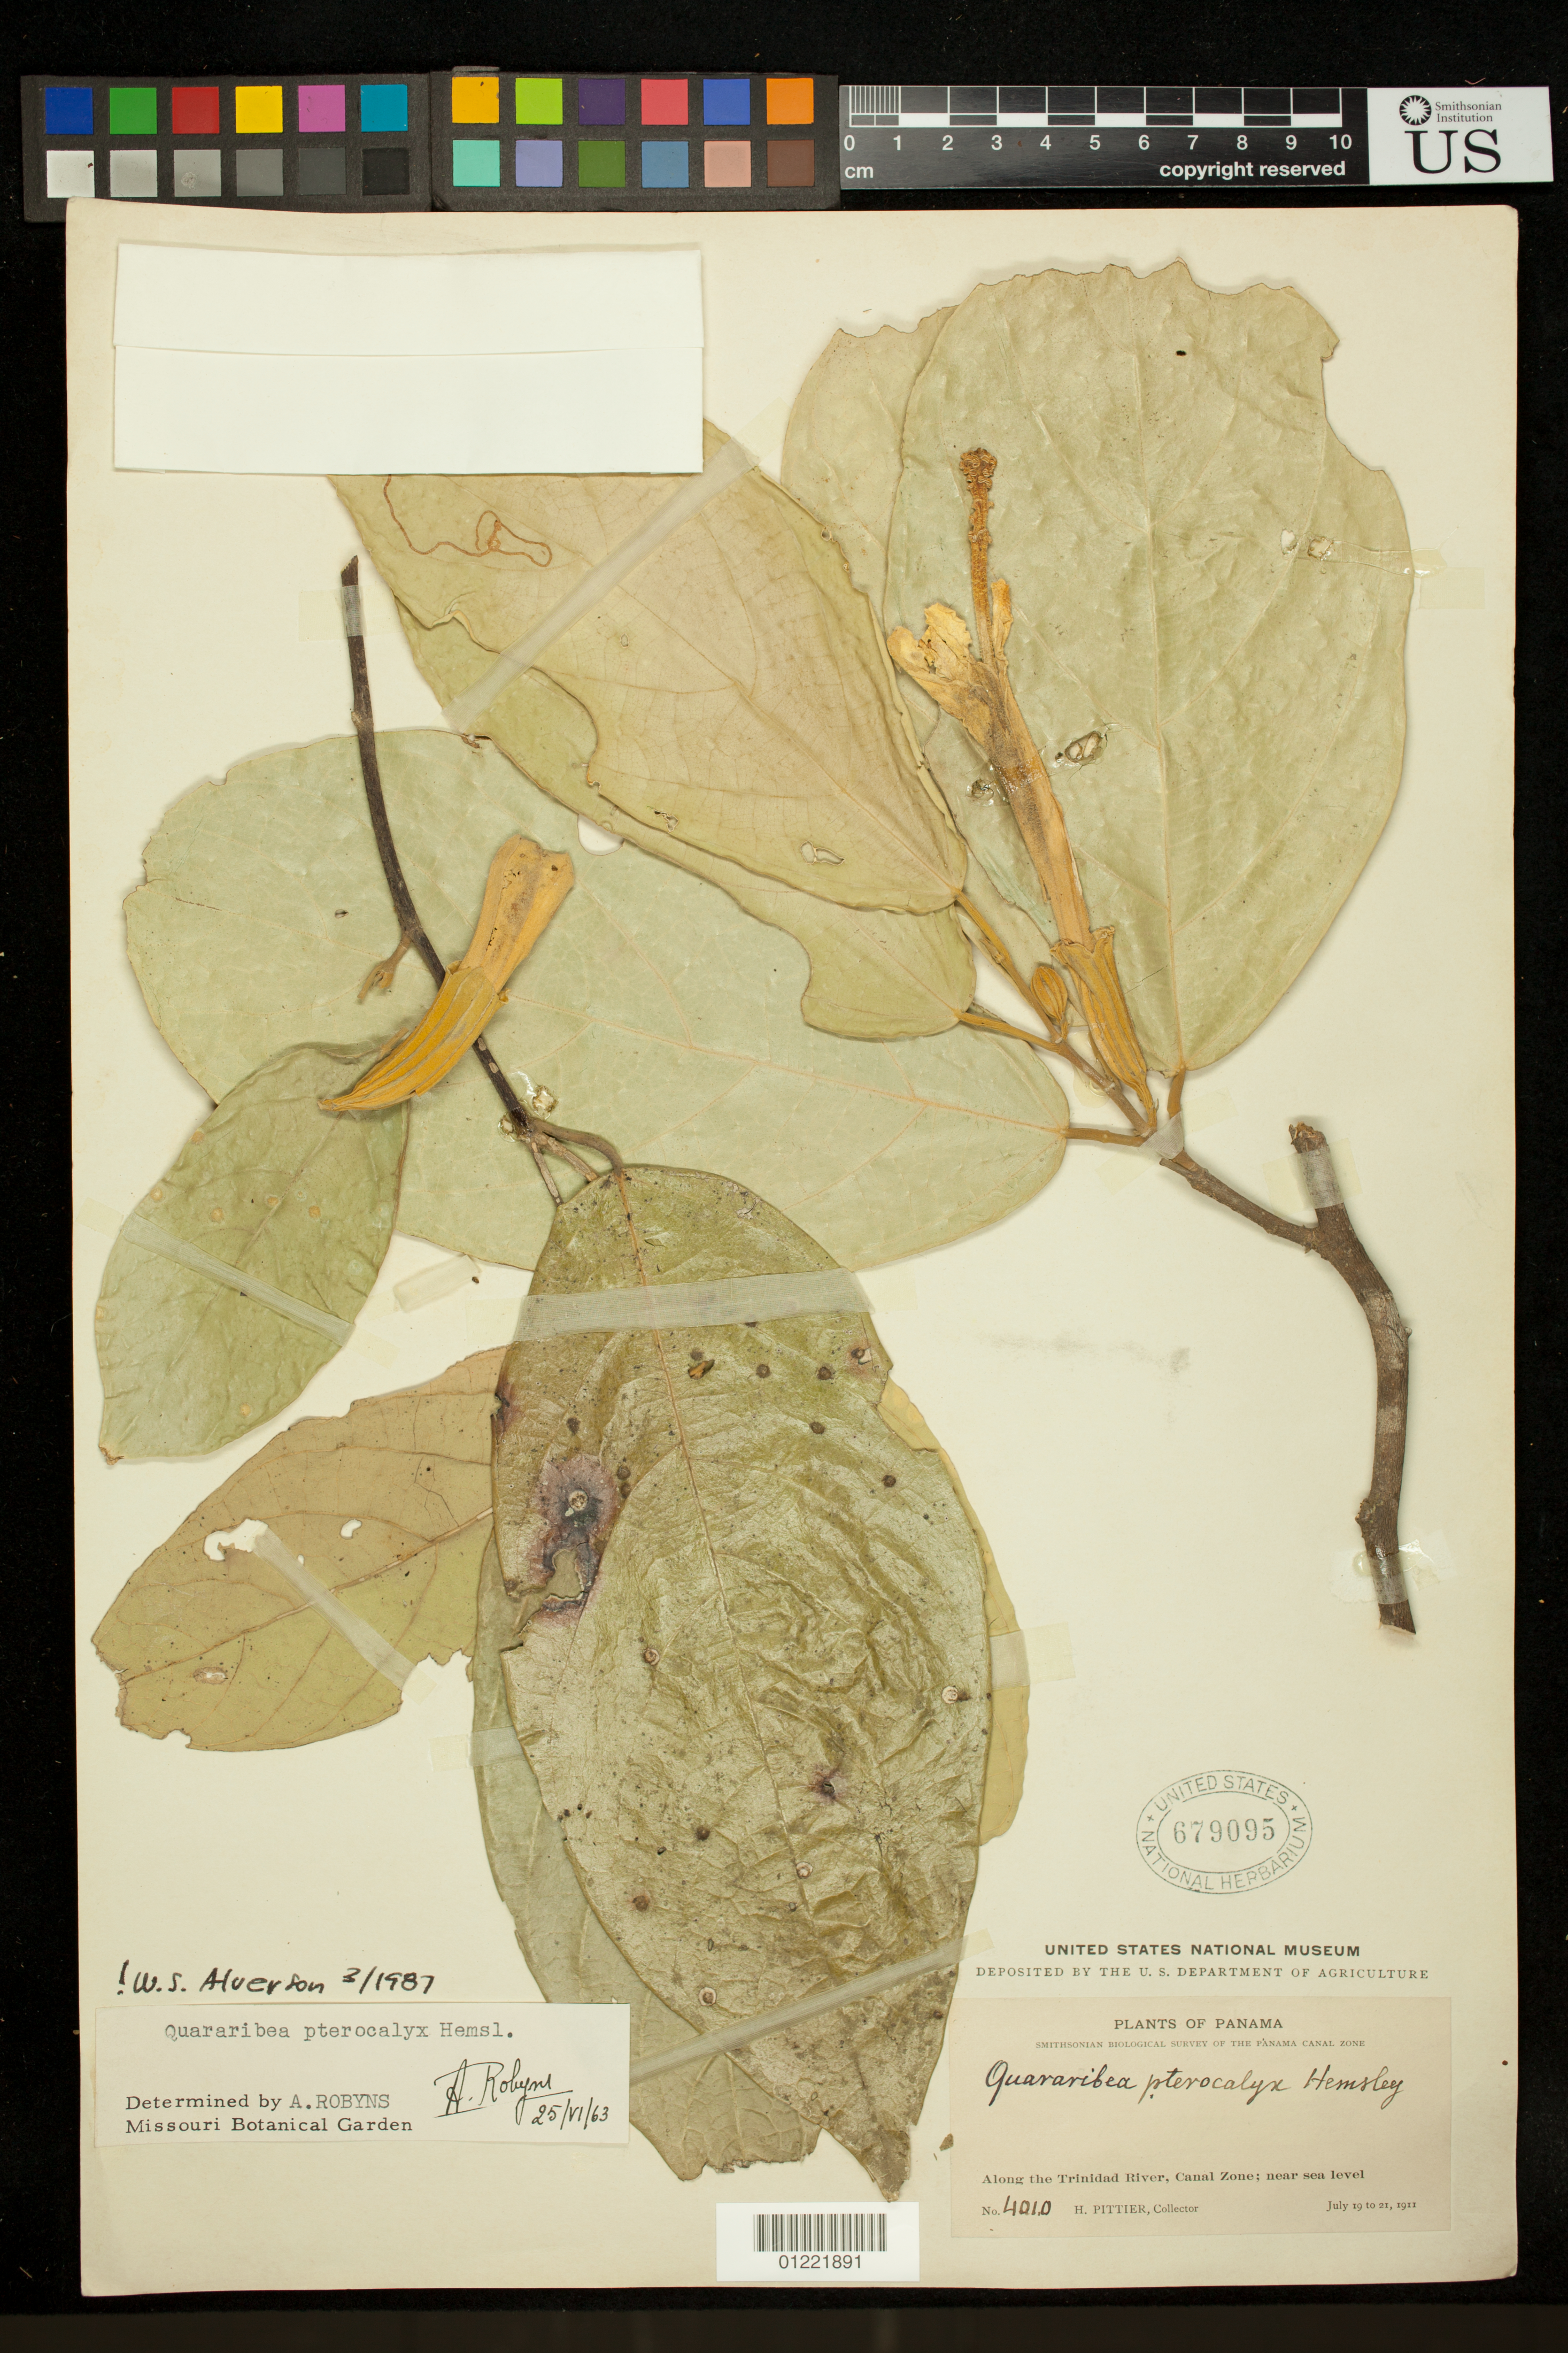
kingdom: Plantae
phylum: Tracheophyta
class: Magnoliopsida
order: Malvales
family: Malvaceae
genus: Quararibea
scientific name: Quararibea pterocalyx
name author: Hemsl.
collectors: H. F. Pittier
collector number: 4010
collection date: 1911-07-19/1911-07-21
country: Panama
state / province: Panamá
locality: Along the Trinidad River, Canal Zone.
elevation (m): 0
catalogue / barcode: US 679095